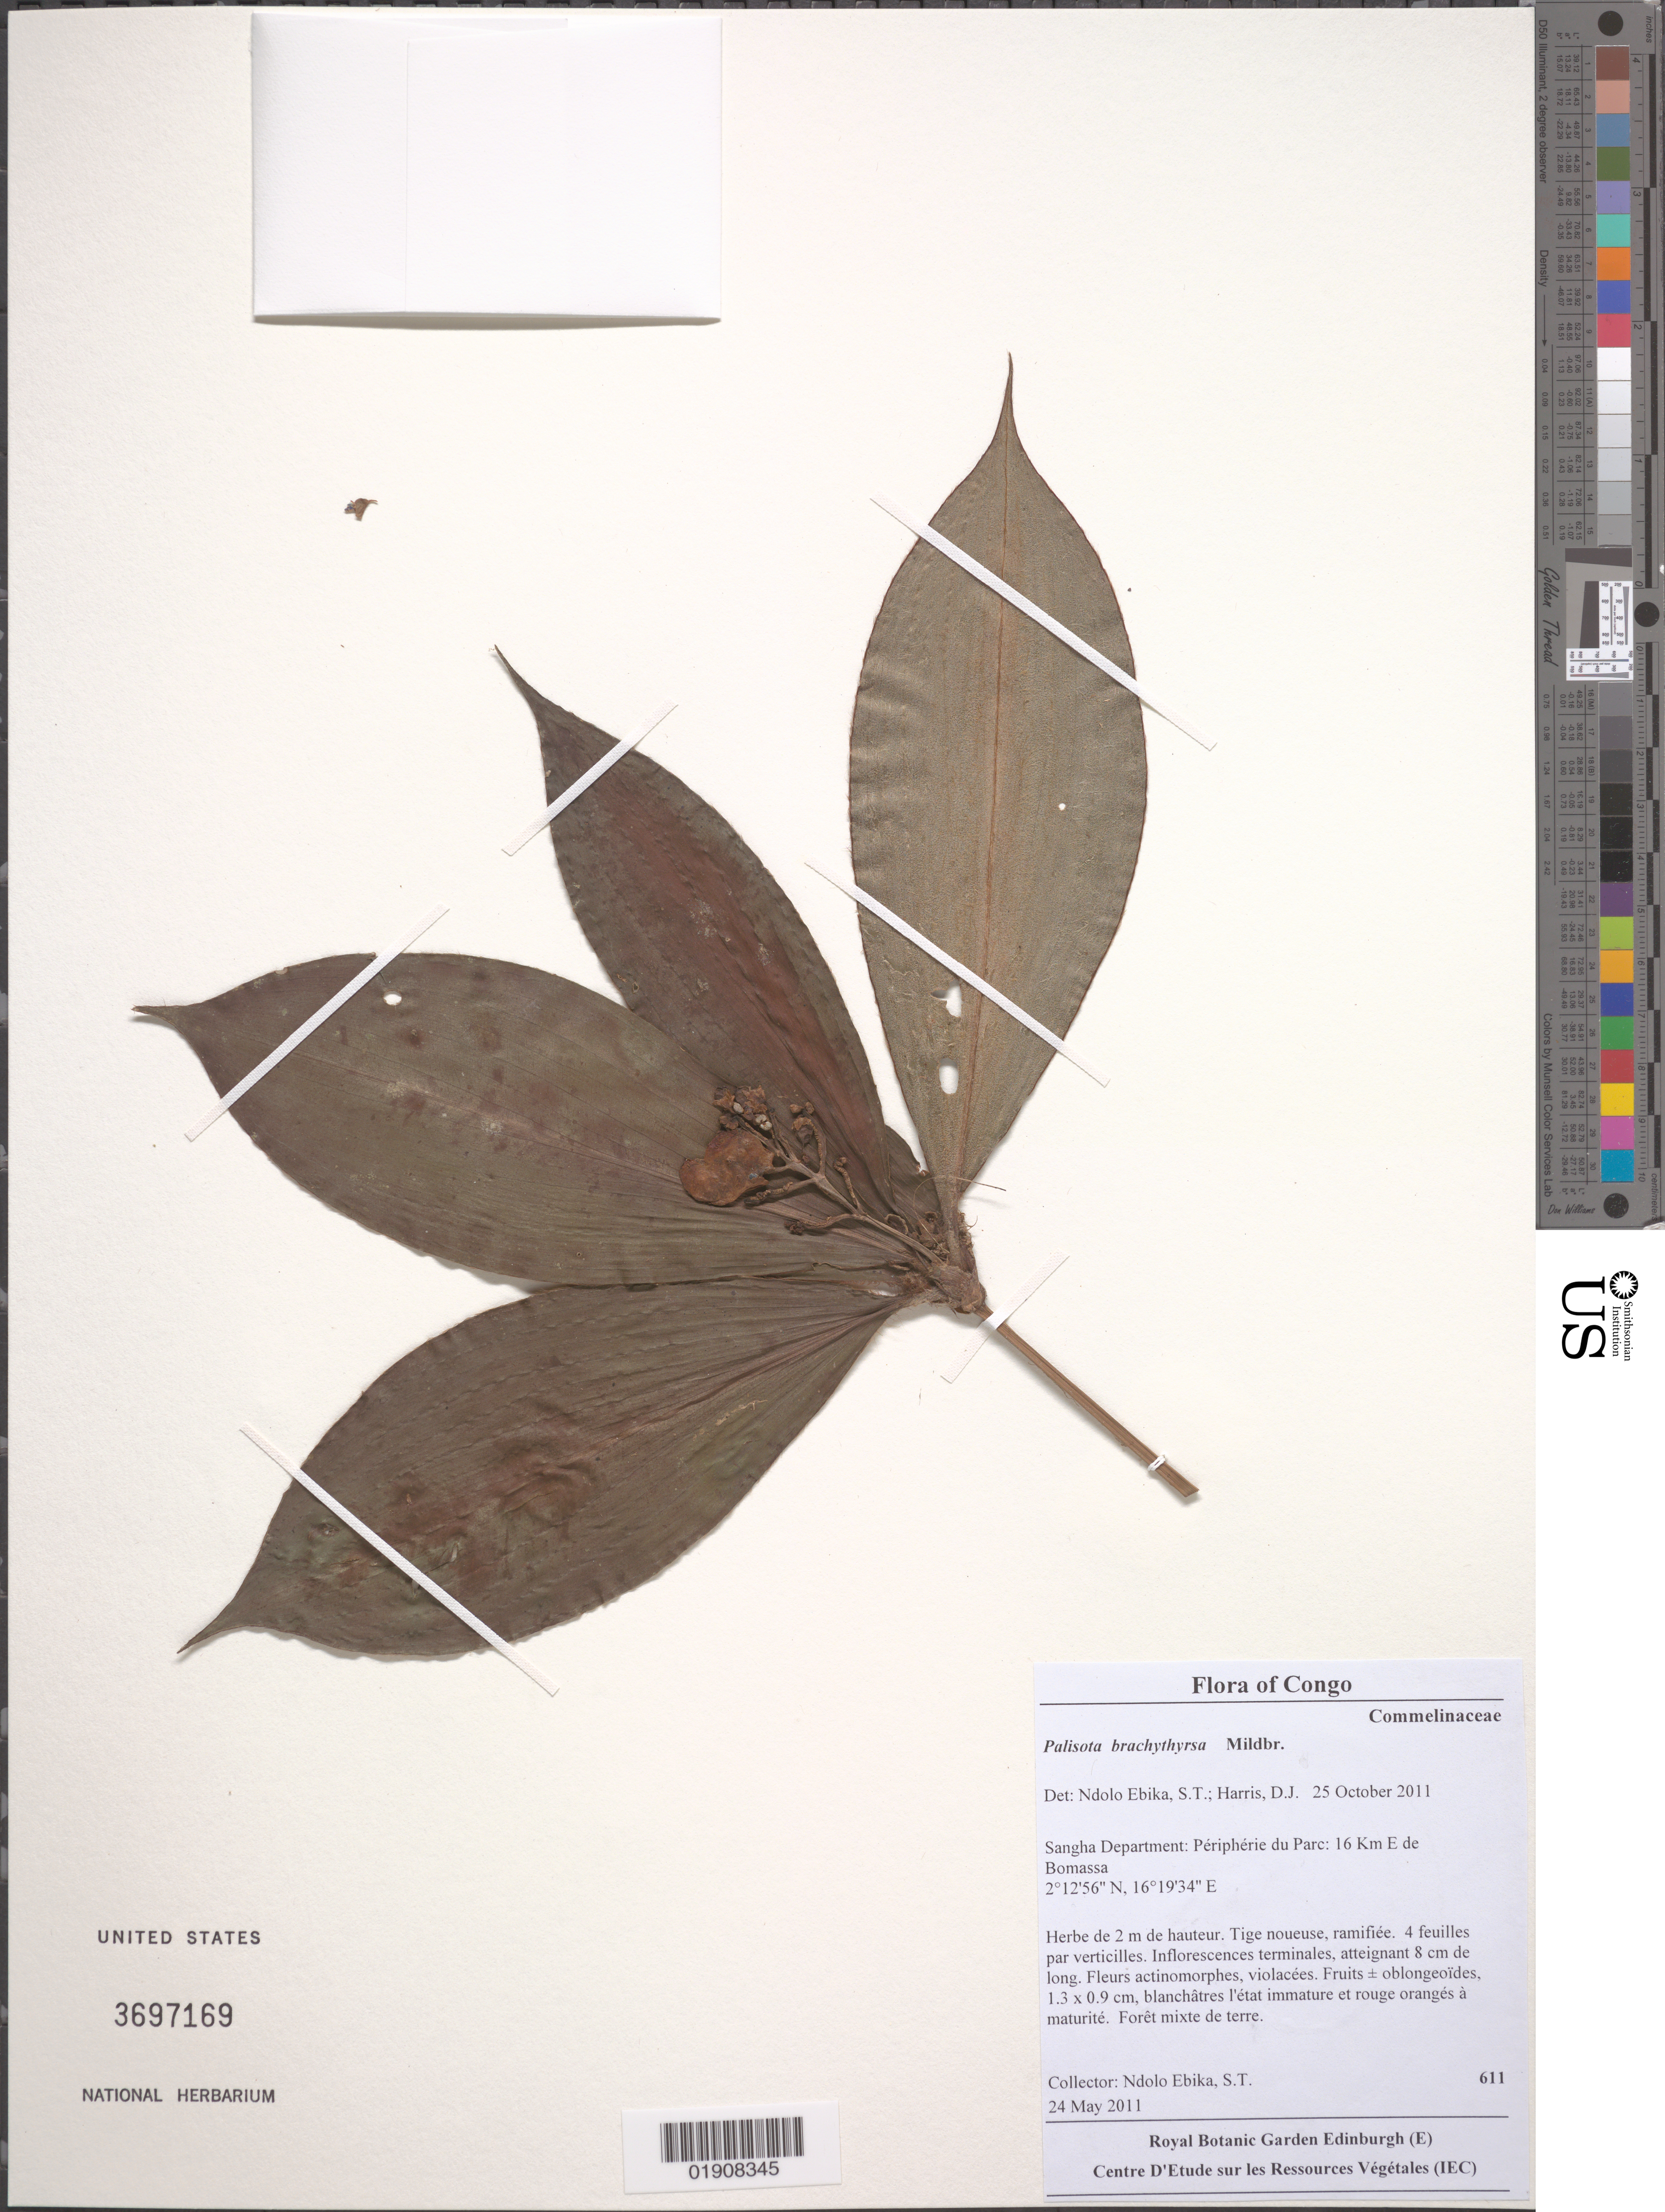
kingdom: Plantae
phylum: Tracheophyta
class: Liliopsida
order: Commelinales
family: Commelinaceae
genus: Palisota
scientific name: Palisota brachythyrsa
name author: Mildbr.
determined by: Ndolo Ebika, S. T.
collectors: S. Ndolo Ebika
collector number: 611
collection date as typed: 24 May 2011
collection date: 2011-05-24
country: Congo, Republic of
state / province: Sangha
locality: Peripherie du Parc: 16 km E de Bomassa.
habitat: Foret mixte de terre.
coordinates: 2 12 56 N, 16 19 34 E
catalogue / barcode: US 3697169